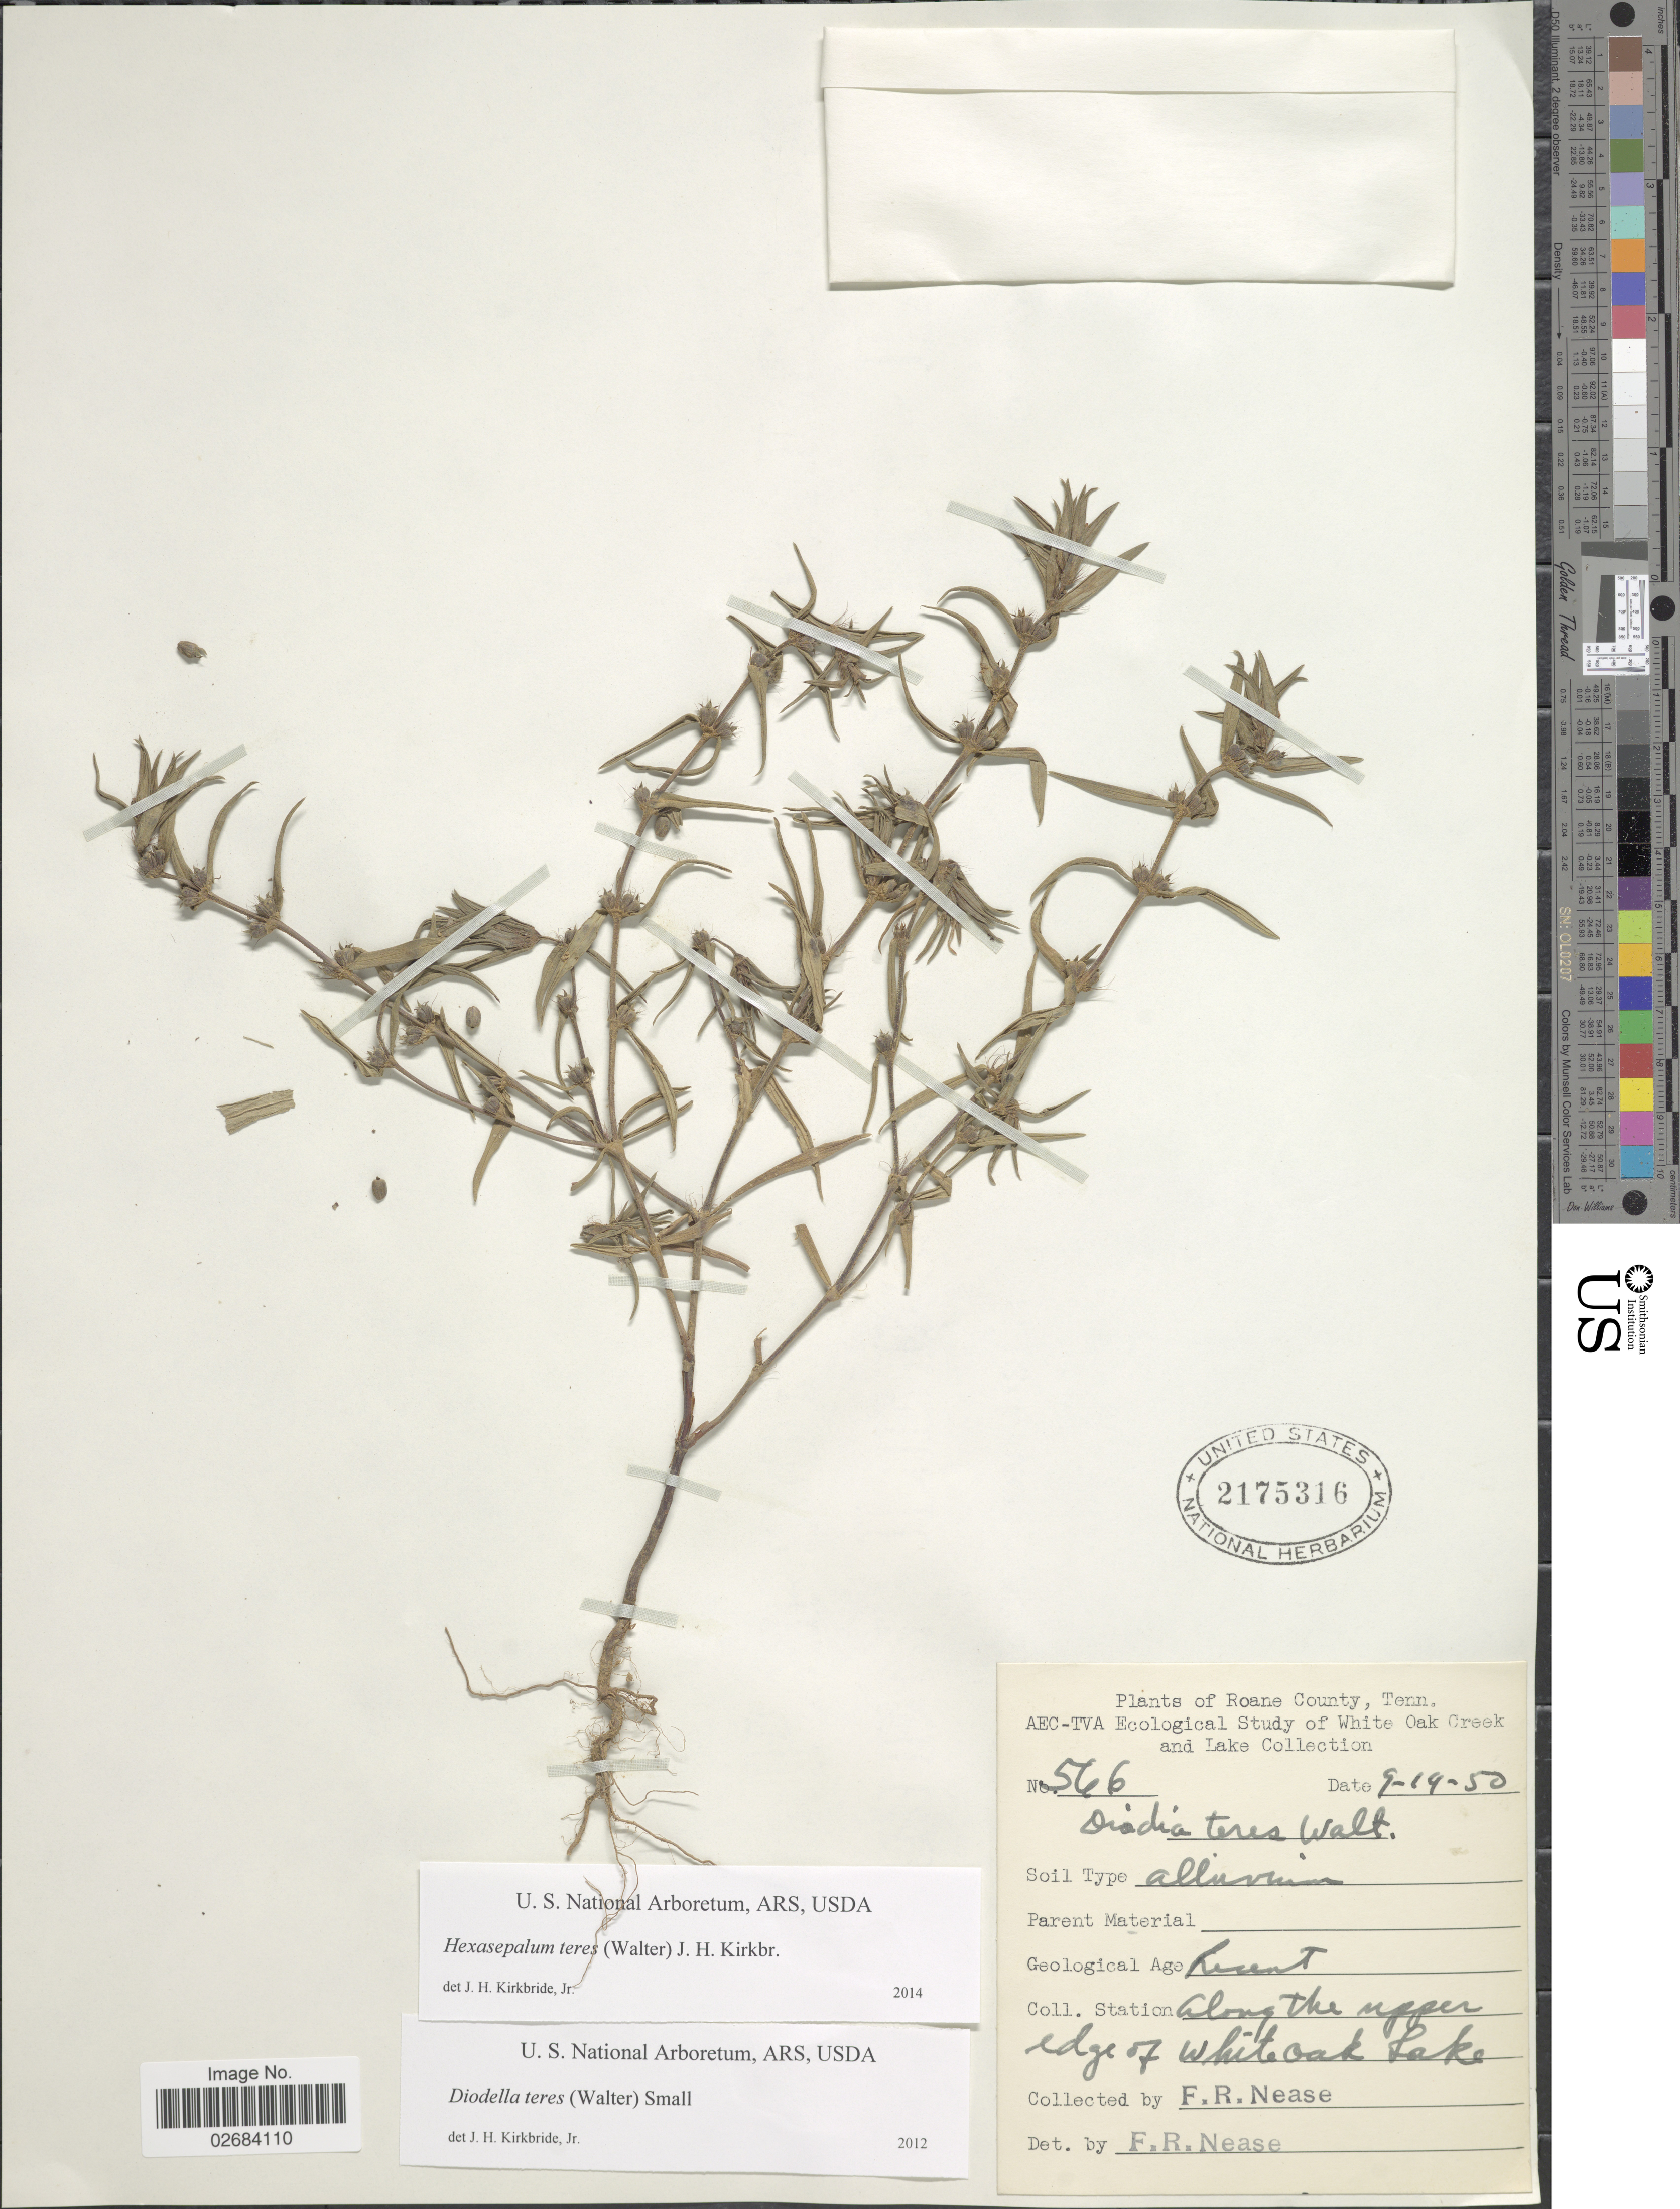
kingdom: Plantae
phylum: Tracheophyta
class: Magnoliopsida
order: Gentianales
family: Rubiaceae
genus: Diodia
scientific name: Diodia teres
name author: Walter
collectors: F. Nease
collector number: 566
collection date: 1950-09-14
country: United States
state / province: Tennessee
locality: Roane County, White Oak Creek and Lake, along the upper edge of White Oak Lake.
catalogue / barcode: US 2175316